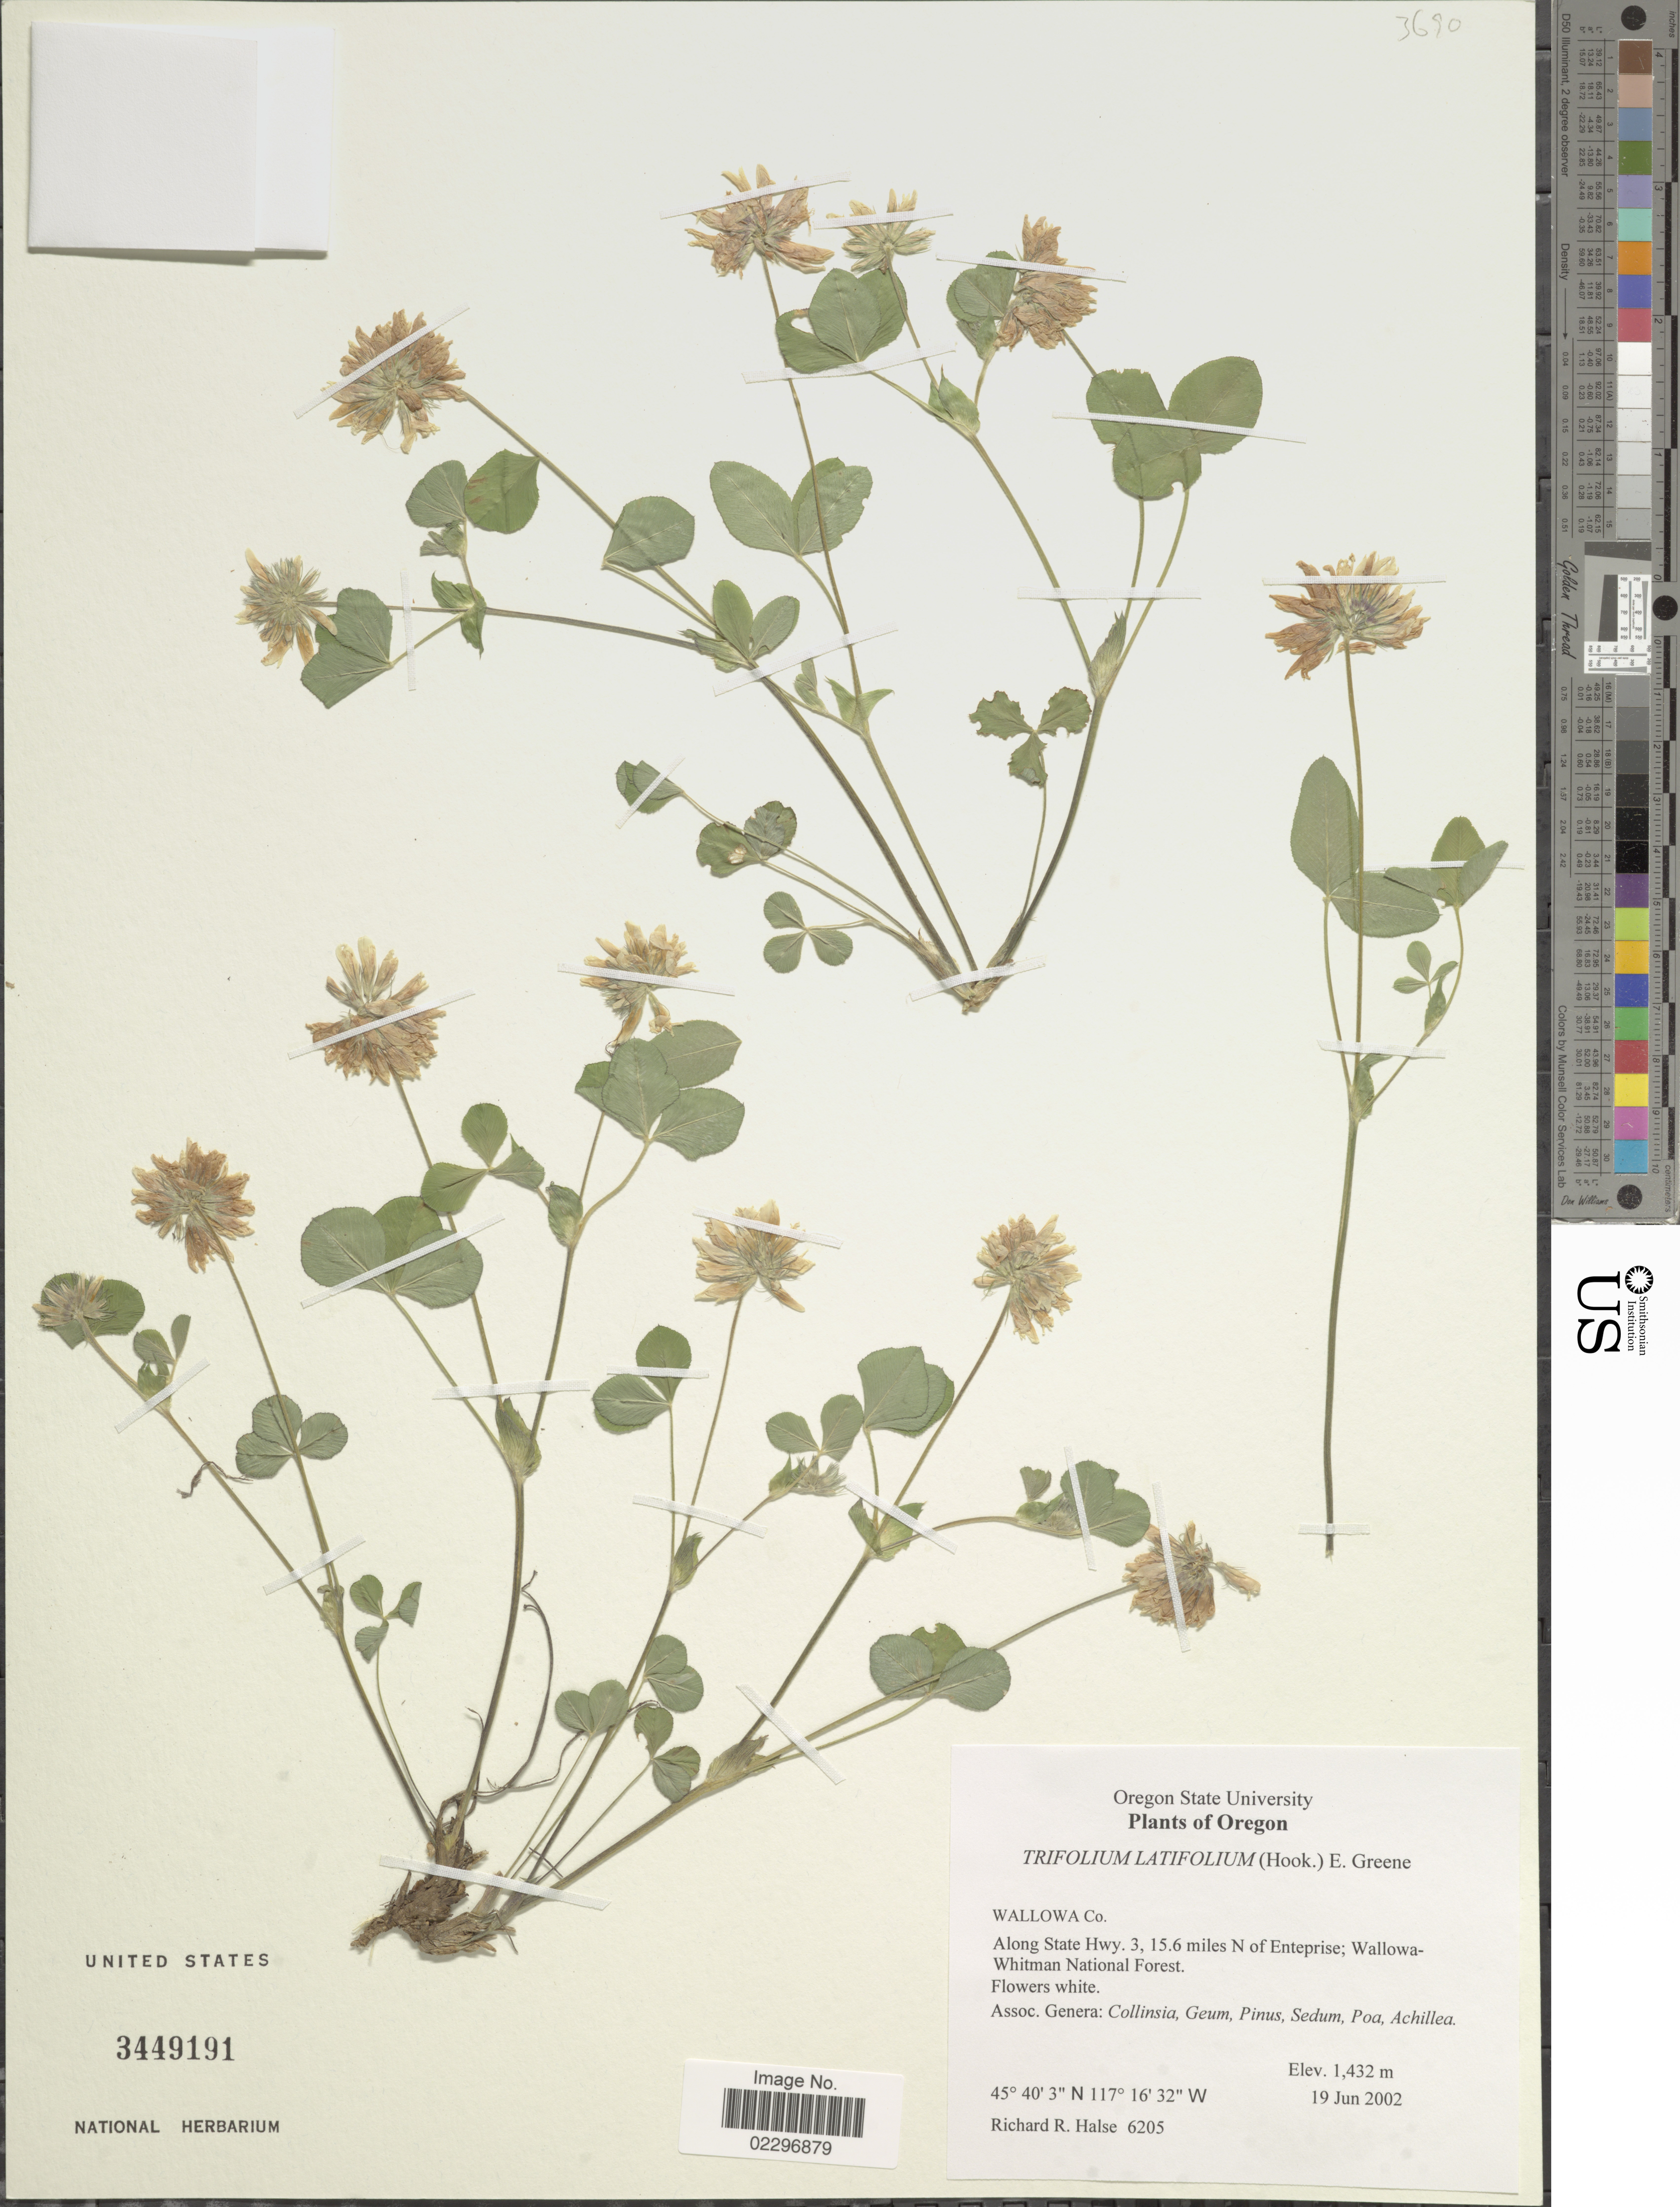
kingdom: Plantae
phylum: Tracheophyta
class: Magnoliopsida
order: Fabales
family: Fabaceae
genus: Trifolium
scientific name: Trifolium latifolium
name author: (Hook.) Greene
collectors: R. Halse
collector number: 6205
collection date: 2002-06-19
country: United States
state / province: Oregon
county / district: Wallowa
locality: Wallowa Co., Along State Hwy. 3, 15.6 miles N of Enterprise; Wallowa-Whitman National Forest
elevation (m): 1432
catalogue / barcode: US 3449191